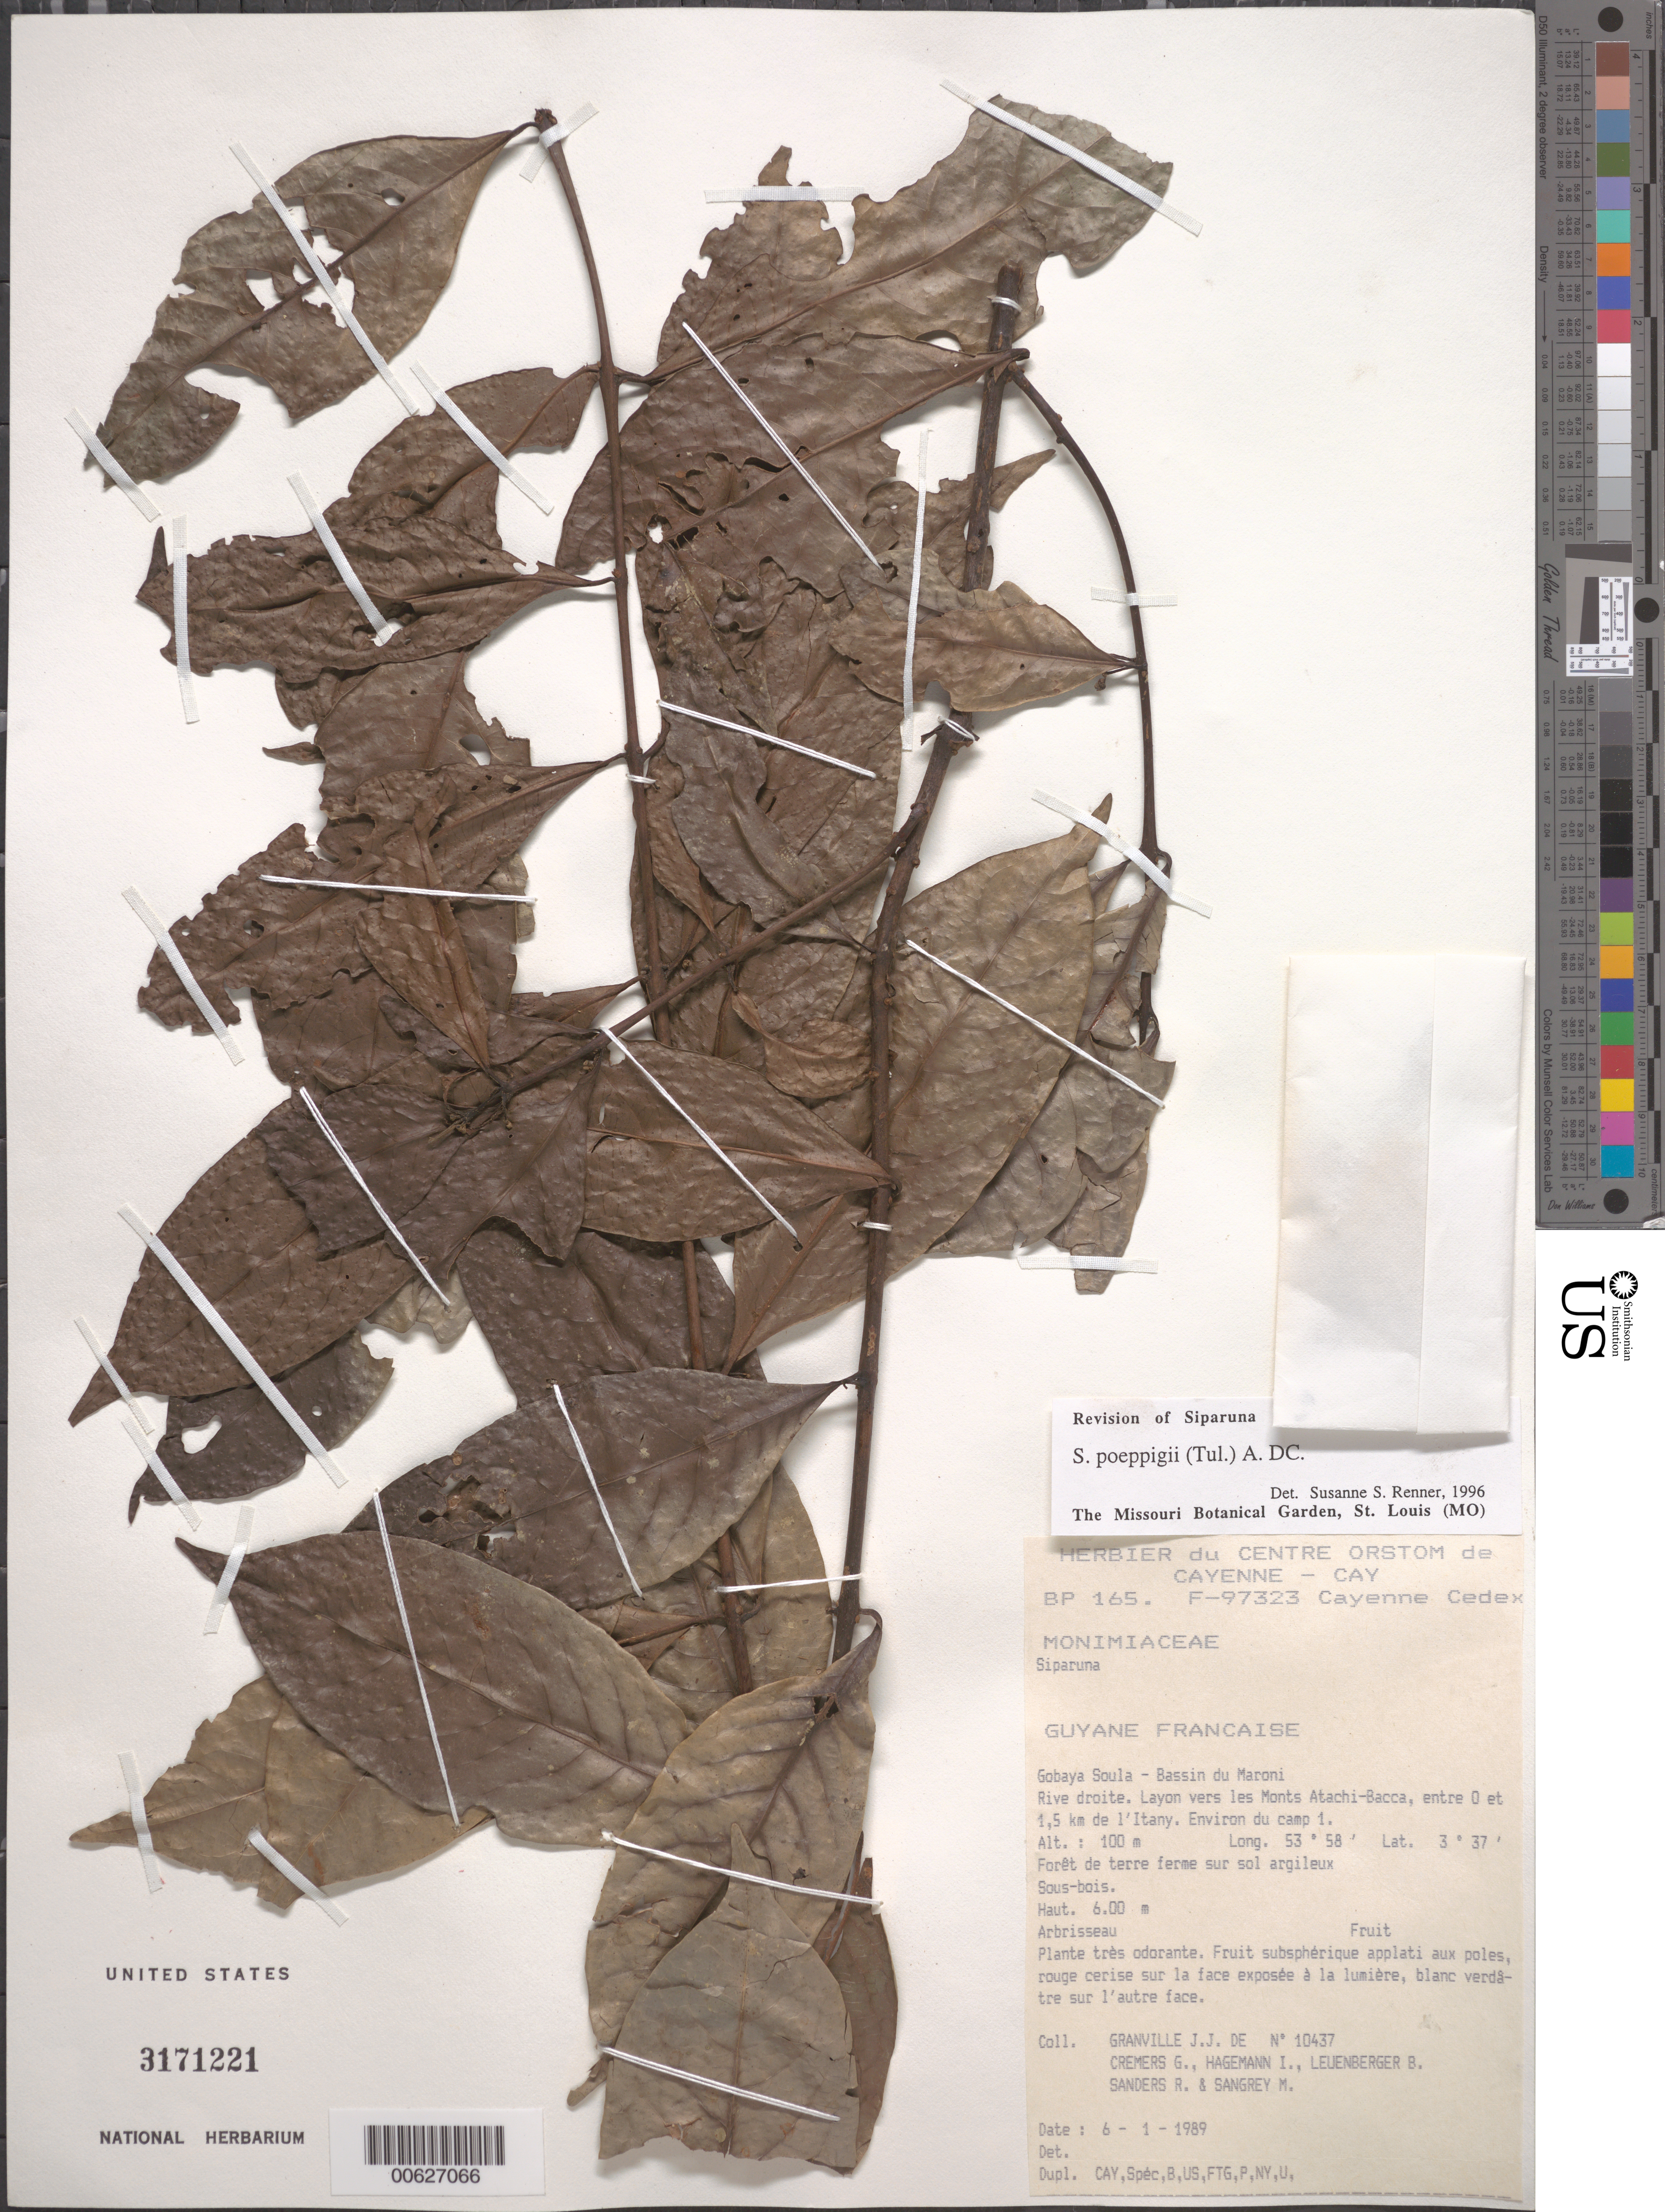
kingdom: Plantae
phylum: Tracheophyta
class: Magnoliopsida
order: Laurales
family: Siparunaceae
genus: Siparuna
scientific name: Siparuna poeppigii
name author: (Tul.) A. DC.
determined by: Renner, S. S.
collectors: J.-J. de Granville, G. Cremers, J. Hagemann, B. E. Leuenberger & M. S. Sangrey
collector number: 10437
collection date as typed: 6-Jan-89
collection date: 1989-01-06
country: French Guiana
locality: Gobaya Soula, Bassin du Maroni, layon vers Monts Atachi-Bacca, rive droite, entre 0 et 1.5 km de l'Itany. Environ du camp 1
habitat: Forêt de terre ferme sur sol argileux; sous-bois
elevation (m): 100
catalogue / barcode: US 3171221